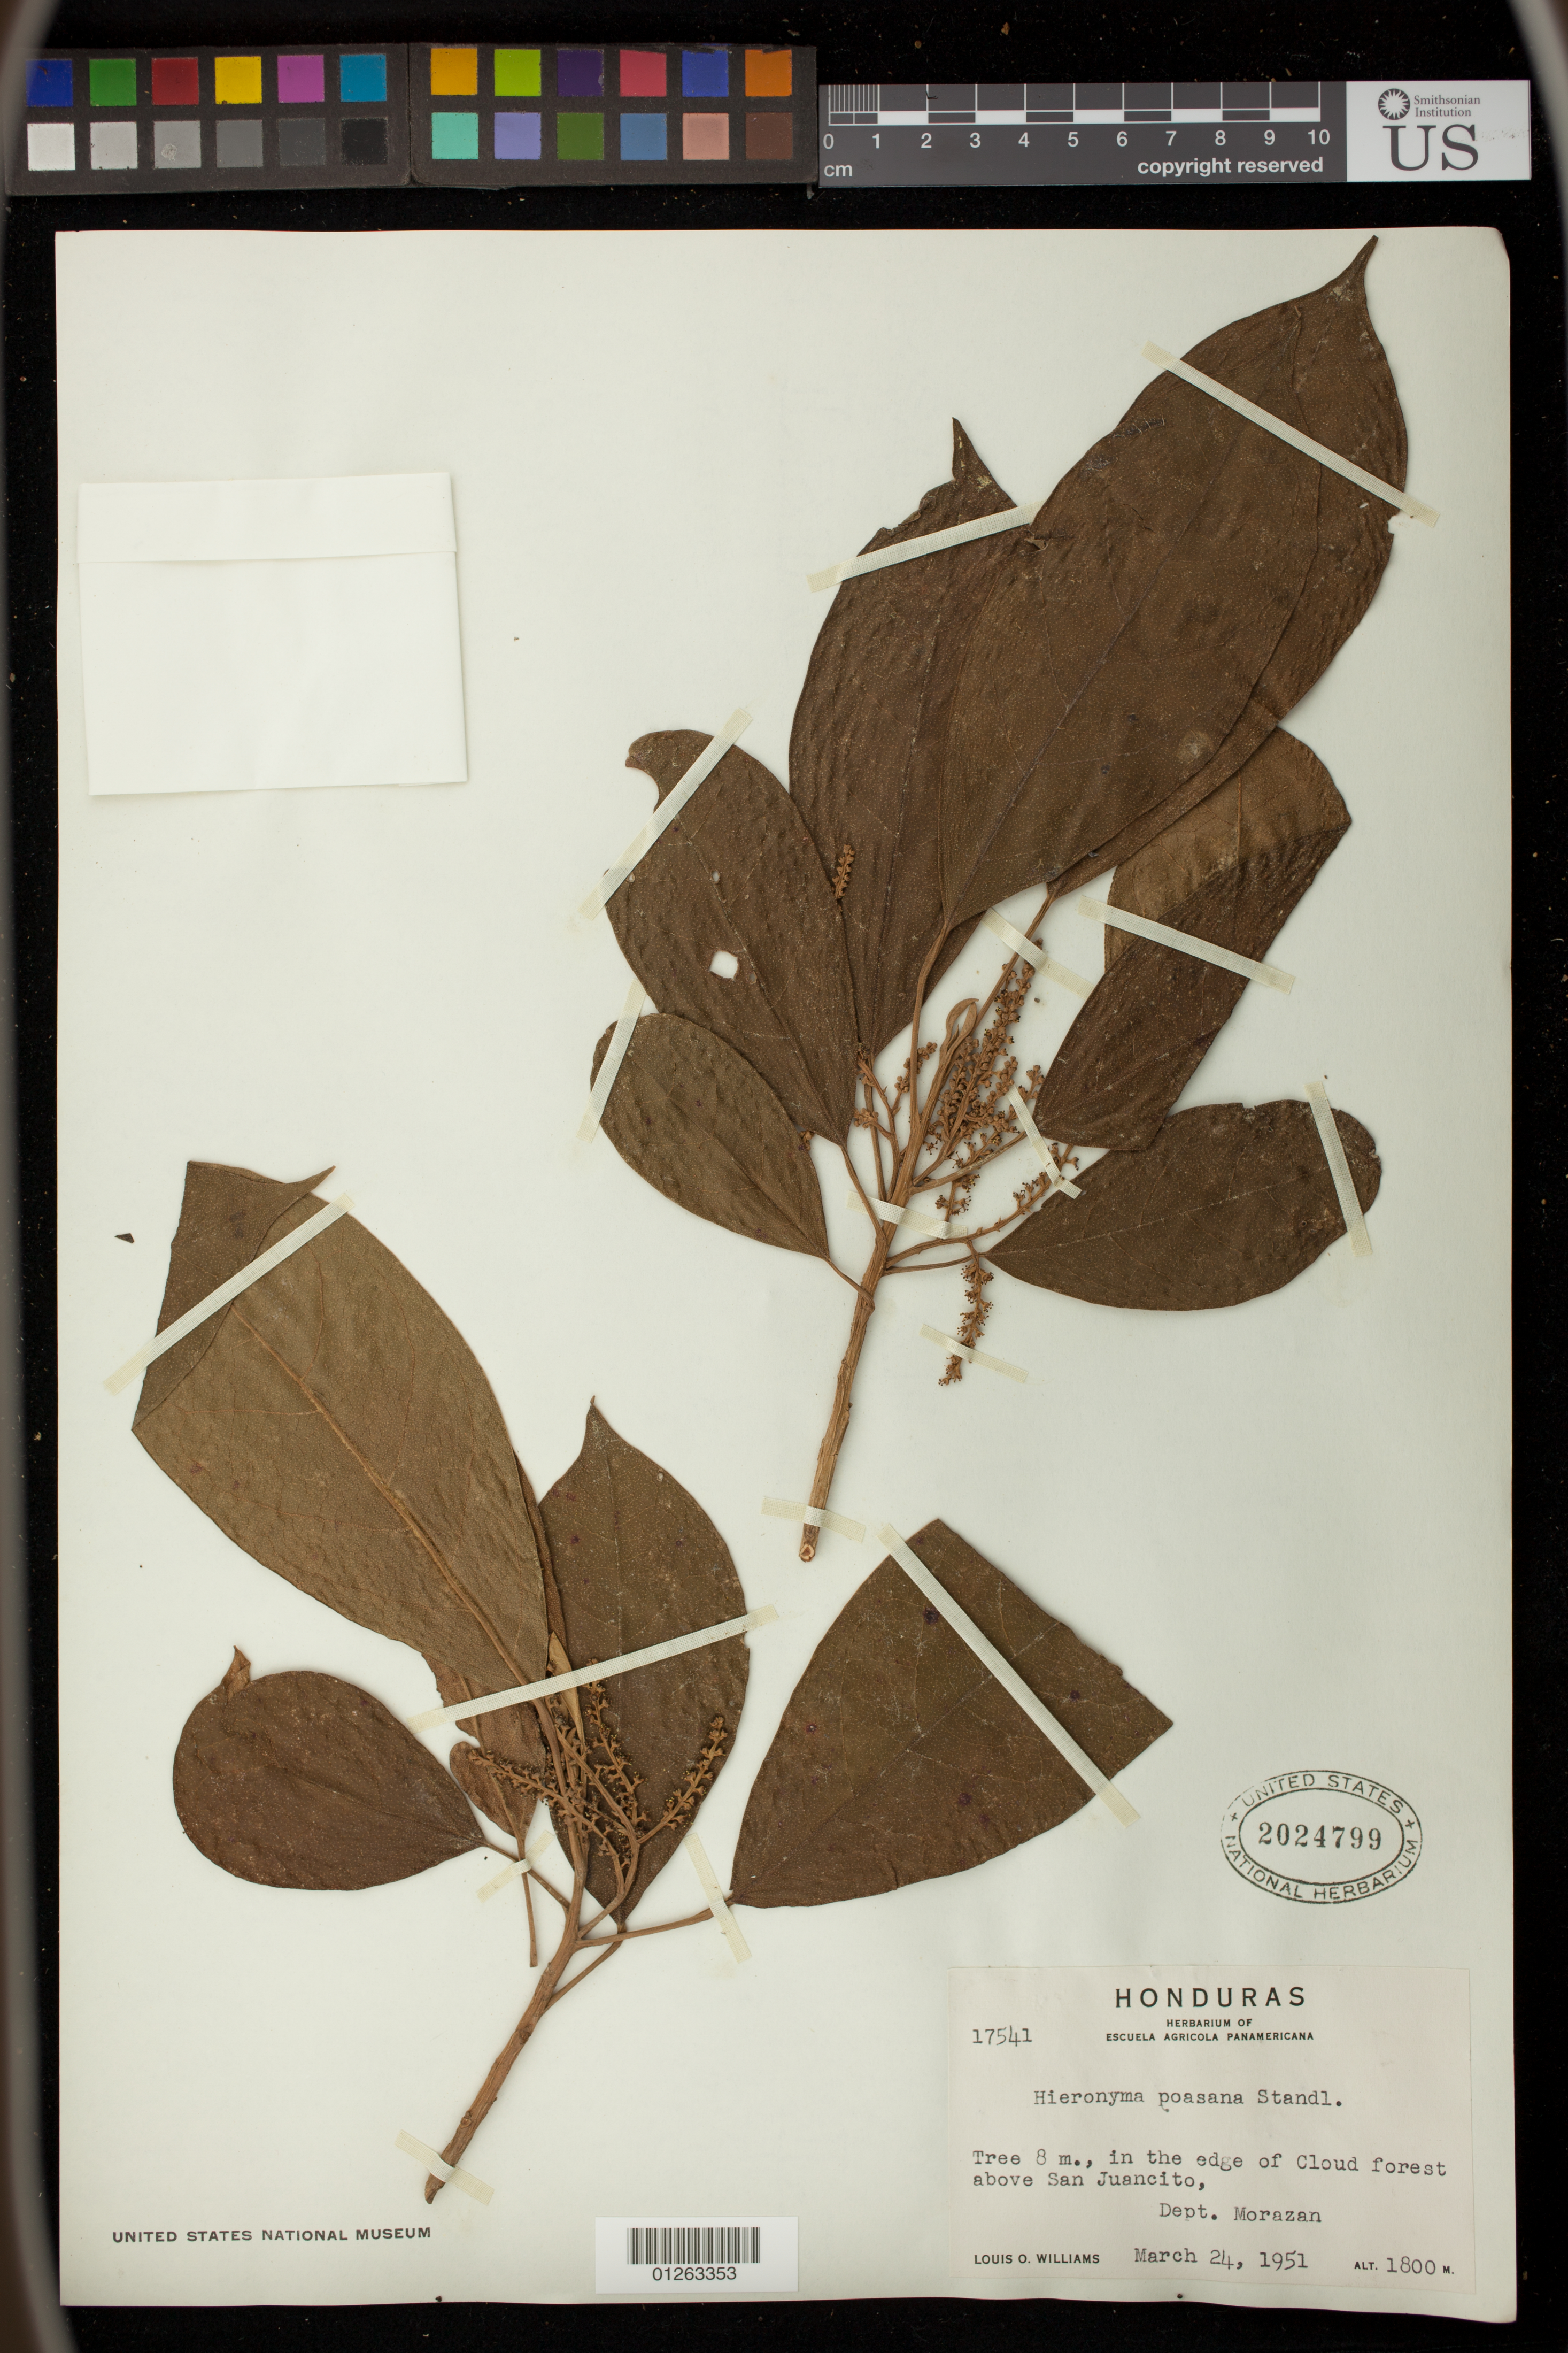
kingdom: Plantae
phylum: Tracheophyta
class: Magnoliopsida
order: Malpighiales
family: Phyllanthaceae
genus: Hieronyma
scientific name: Hieronyma poasana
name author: Standl.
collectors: L. O. Williams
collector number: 17541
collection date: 1951-03-24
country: Honduras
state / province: Yoro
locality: in the edge of Cloud Forest above San Juancito, Dept. Morazan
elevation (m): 1803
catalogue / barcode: US 2024799